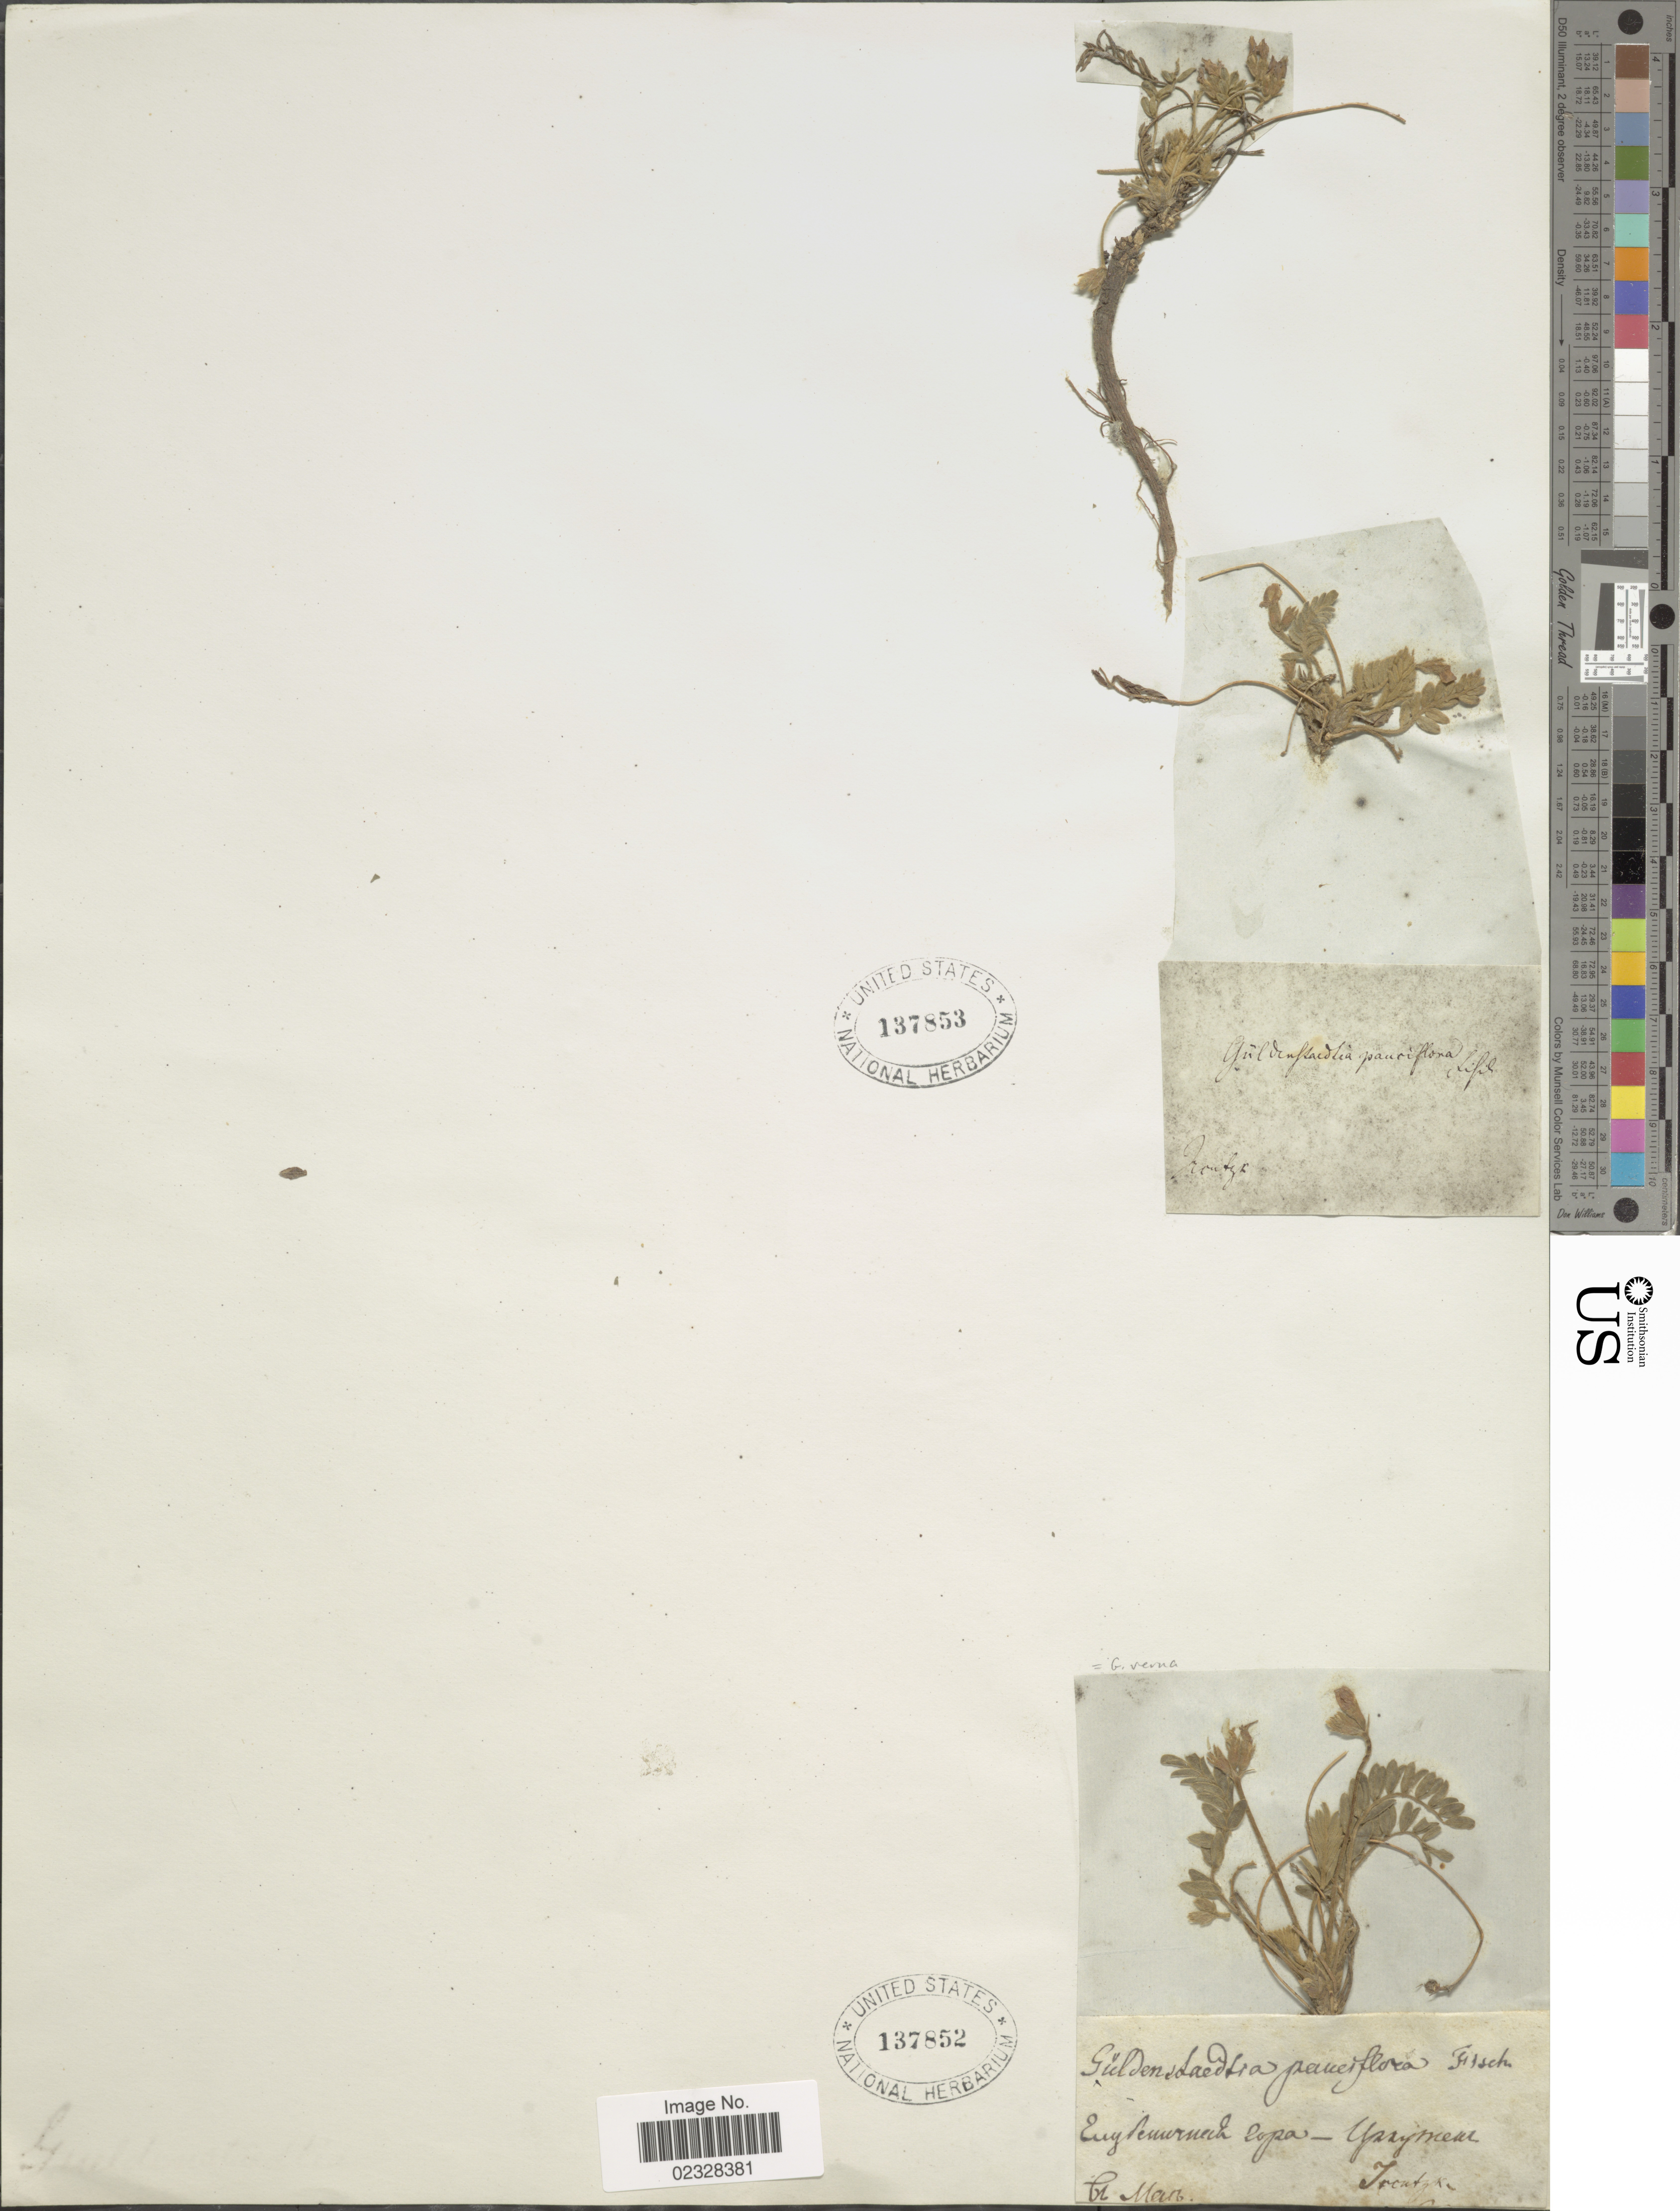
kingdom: Plantae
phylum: Tracheophyta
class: Magnoliopsida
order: Fabales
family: Fabaceae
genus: Gueldenstaedtia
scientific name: Gueldenstaedtia verna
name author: (Georgi) Boriss.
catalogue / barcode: US 137853-2